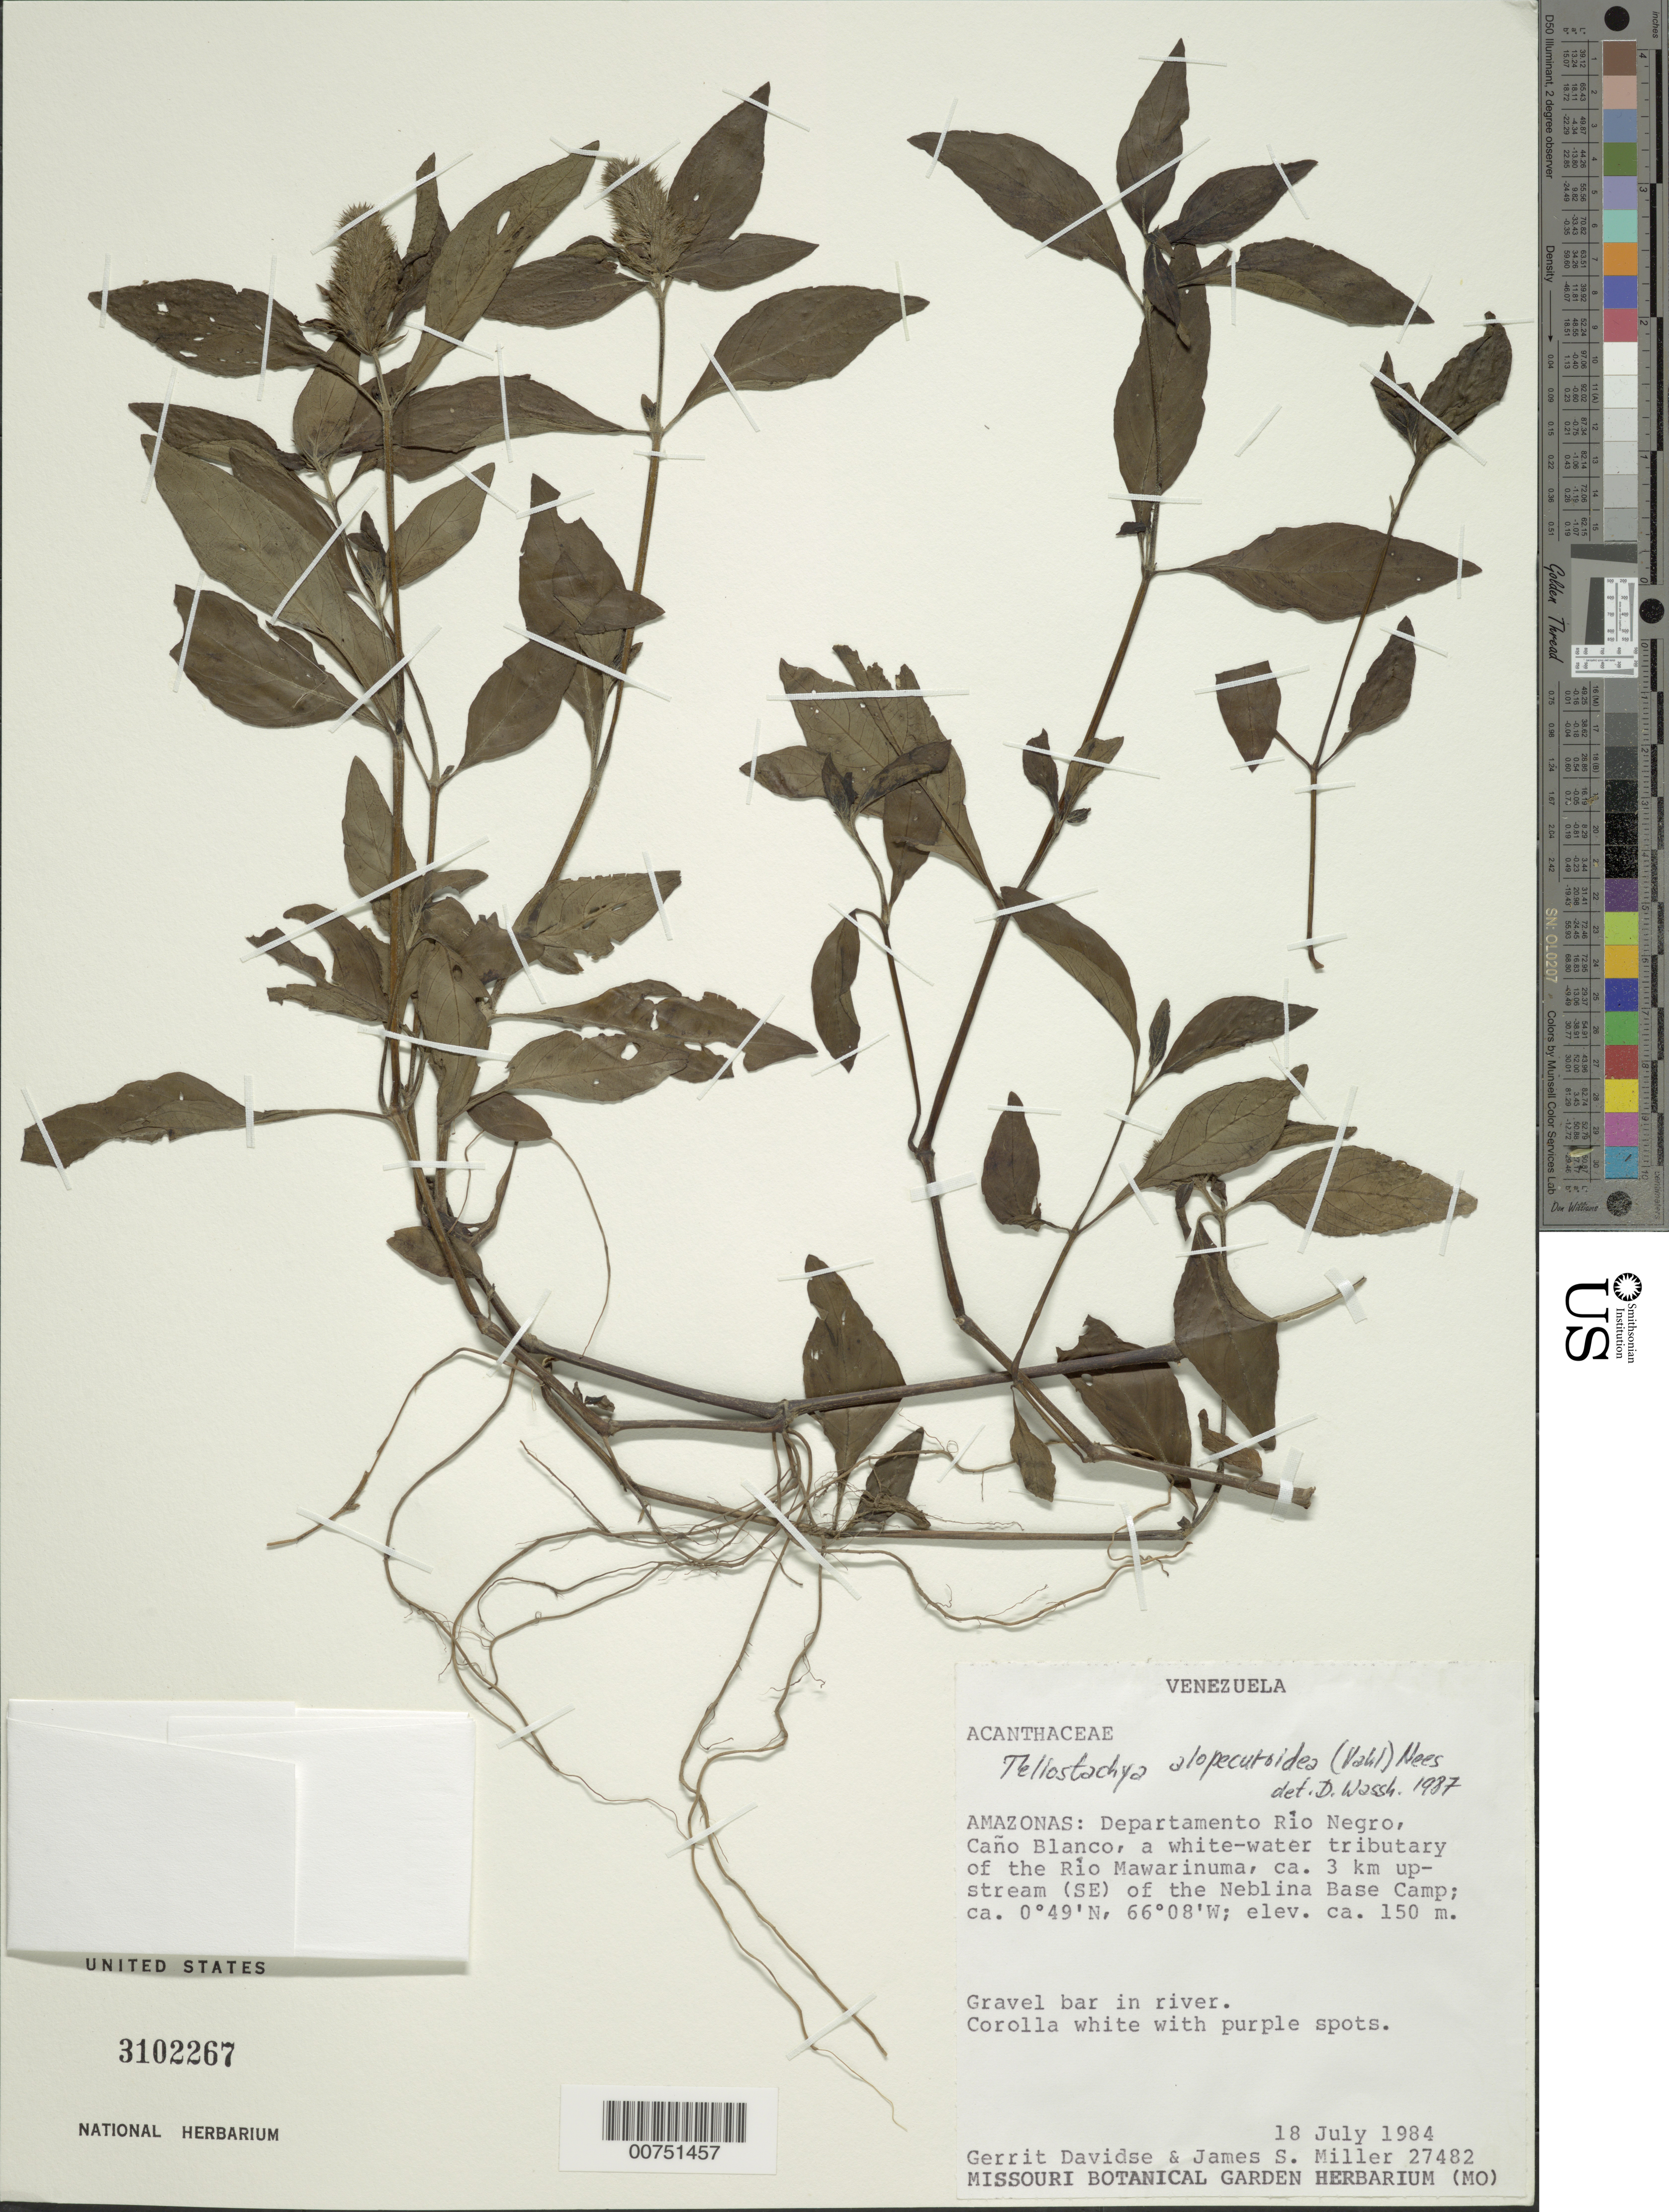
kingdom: Plantae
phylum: Tracheophyta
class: Magnoliopsida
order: Lamiales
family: Acanthaceae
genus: Teliostachya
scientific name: Teliostachya alopecuroidea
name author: (Vahl) Nees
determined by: Wasshausen, Dieter C., (BOT), Smithsonian Institution - National Museum of Natural History (UNITED STATES)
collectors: G. Davidse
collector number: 27482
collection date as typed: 18-Jul-84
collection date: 1984-07-18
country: Venezuela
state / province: Amazonas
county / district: Río Negro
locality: Caño Blanco, tributary of Río Mawarinuma, ca. 3 km upstream (SE) of the Neblina Base Camp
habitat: Gravel bar in river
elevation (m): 150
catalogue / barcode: US 3102267